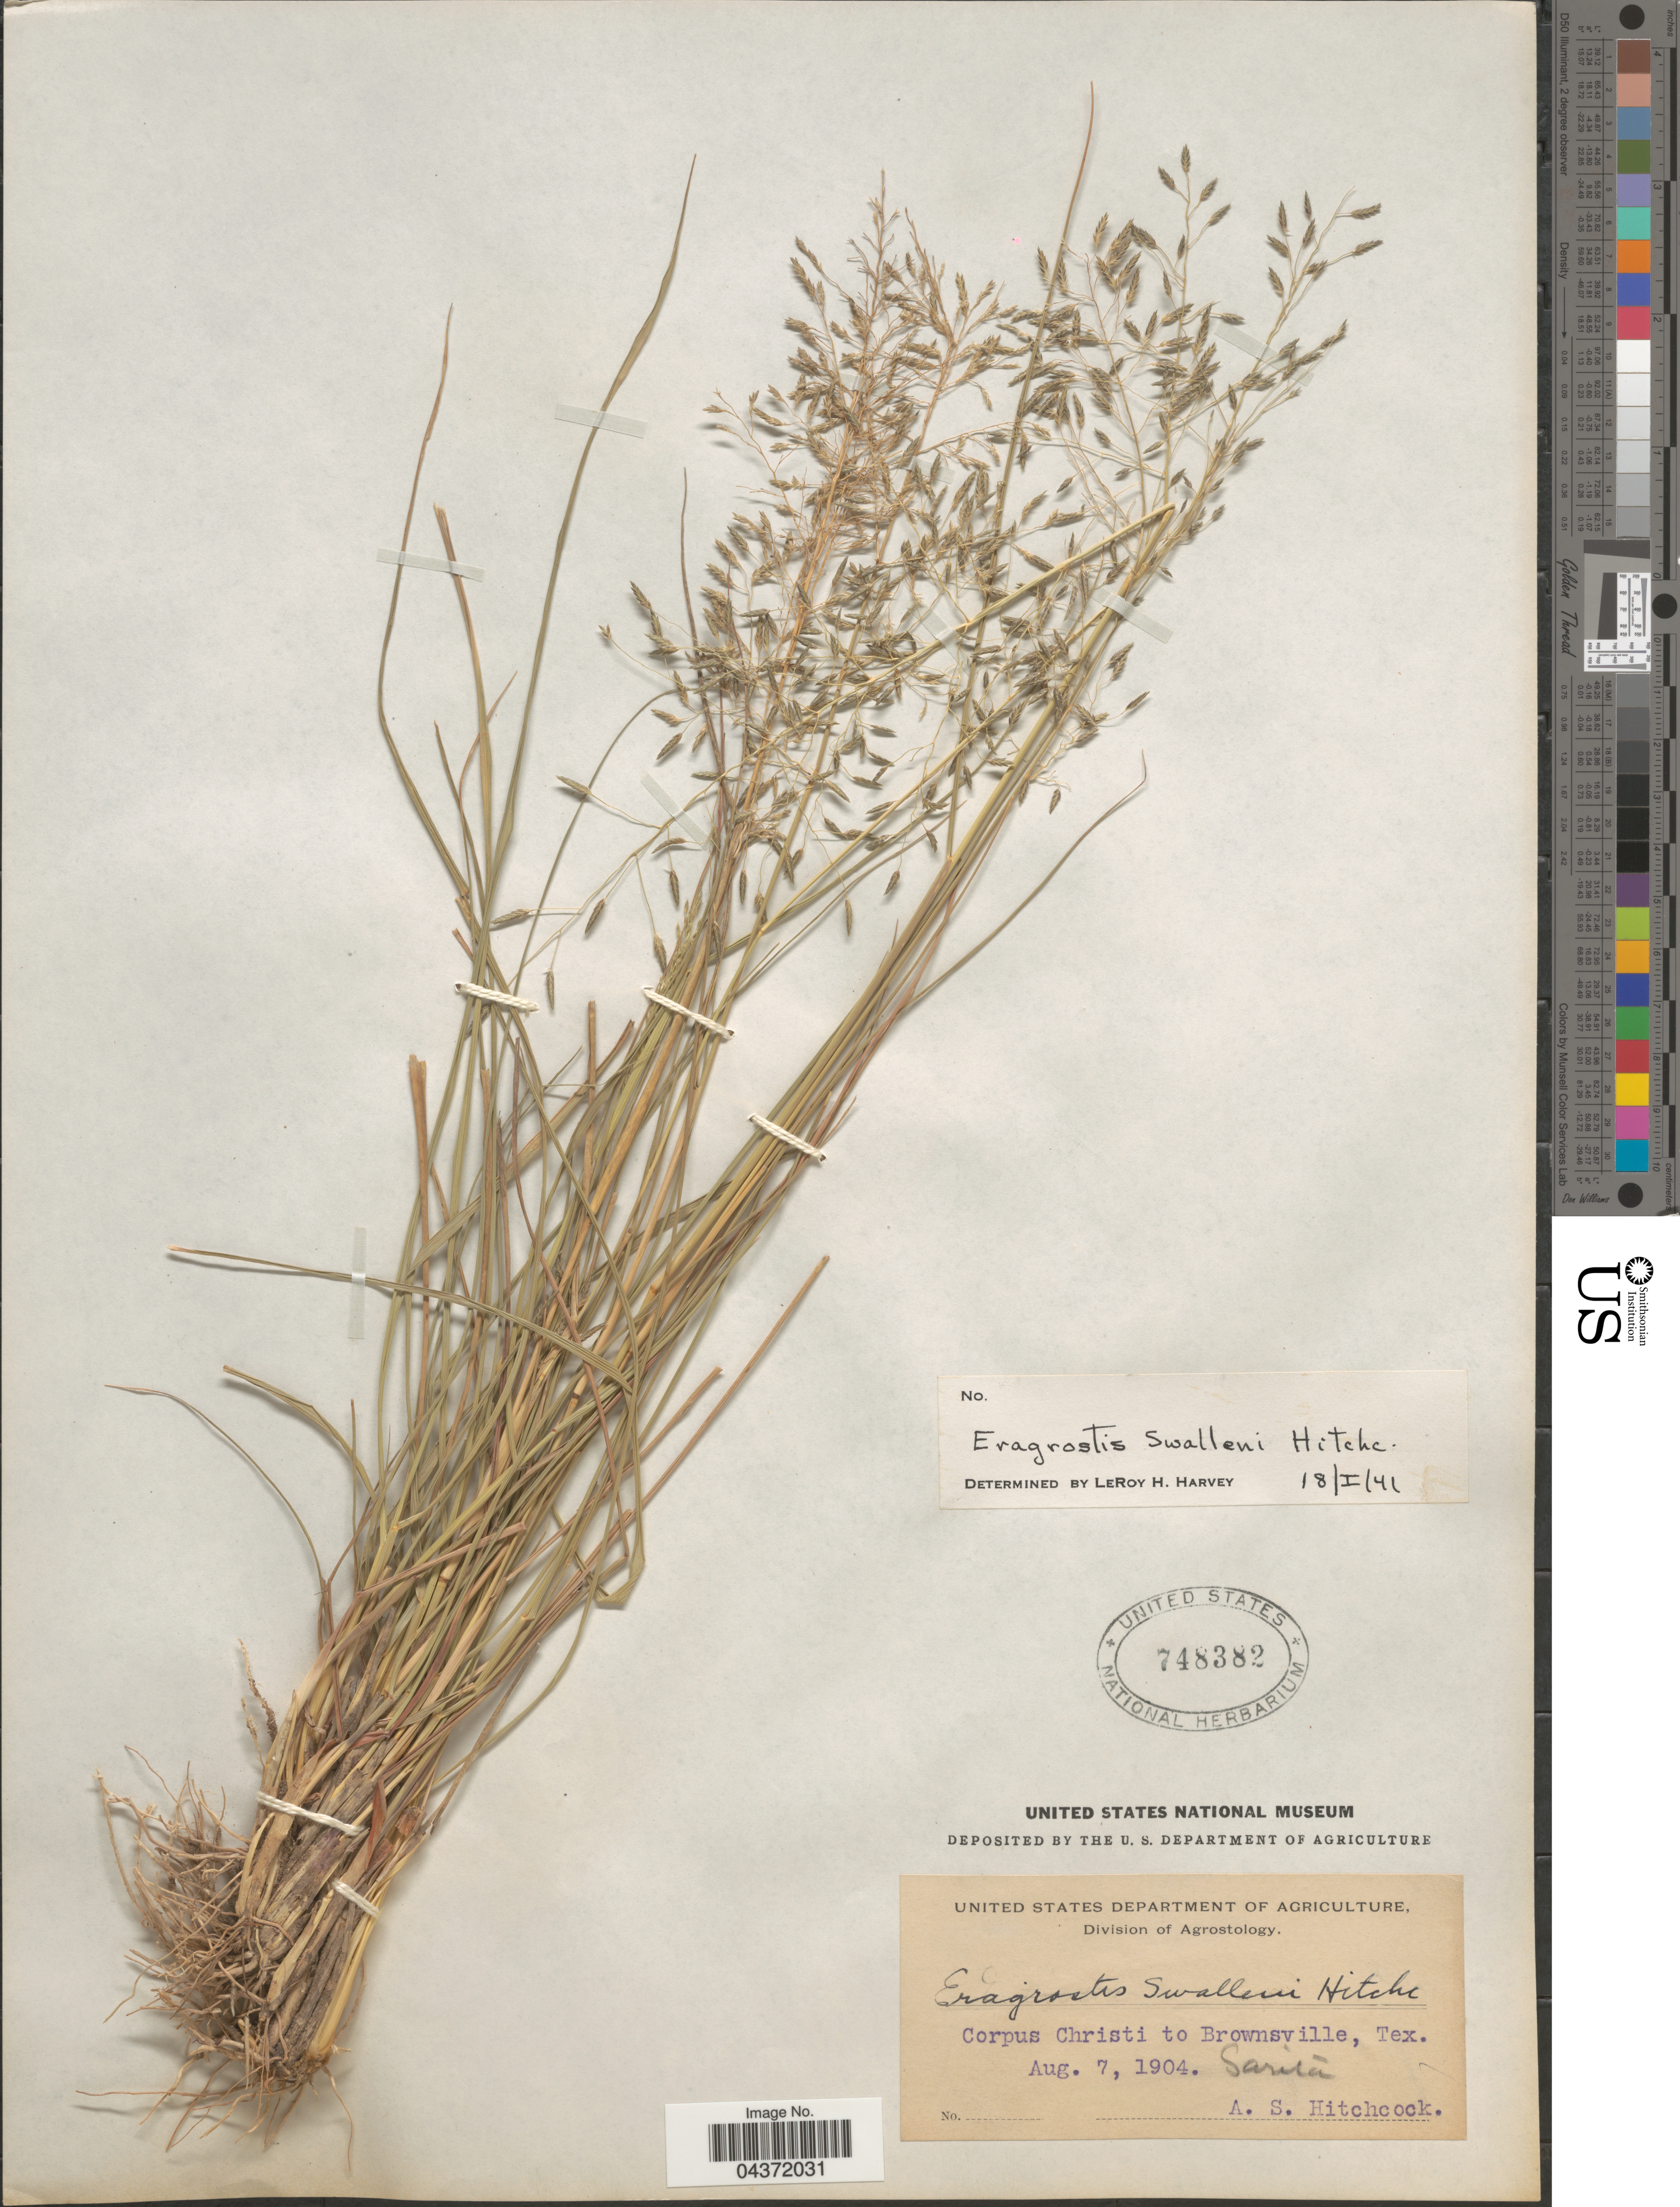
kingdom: Plantae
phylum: Tracheophyta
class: Liliopsida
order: Poales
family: Poaceae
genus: Eragrostis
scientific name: Eragrostis swallenii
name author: Hitchc.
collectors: A. S. Hitchcock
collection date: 1904-08-07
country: United States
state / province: Texas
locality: Corpus Christi to Brownsville. Sarita.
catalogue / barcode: US 748382